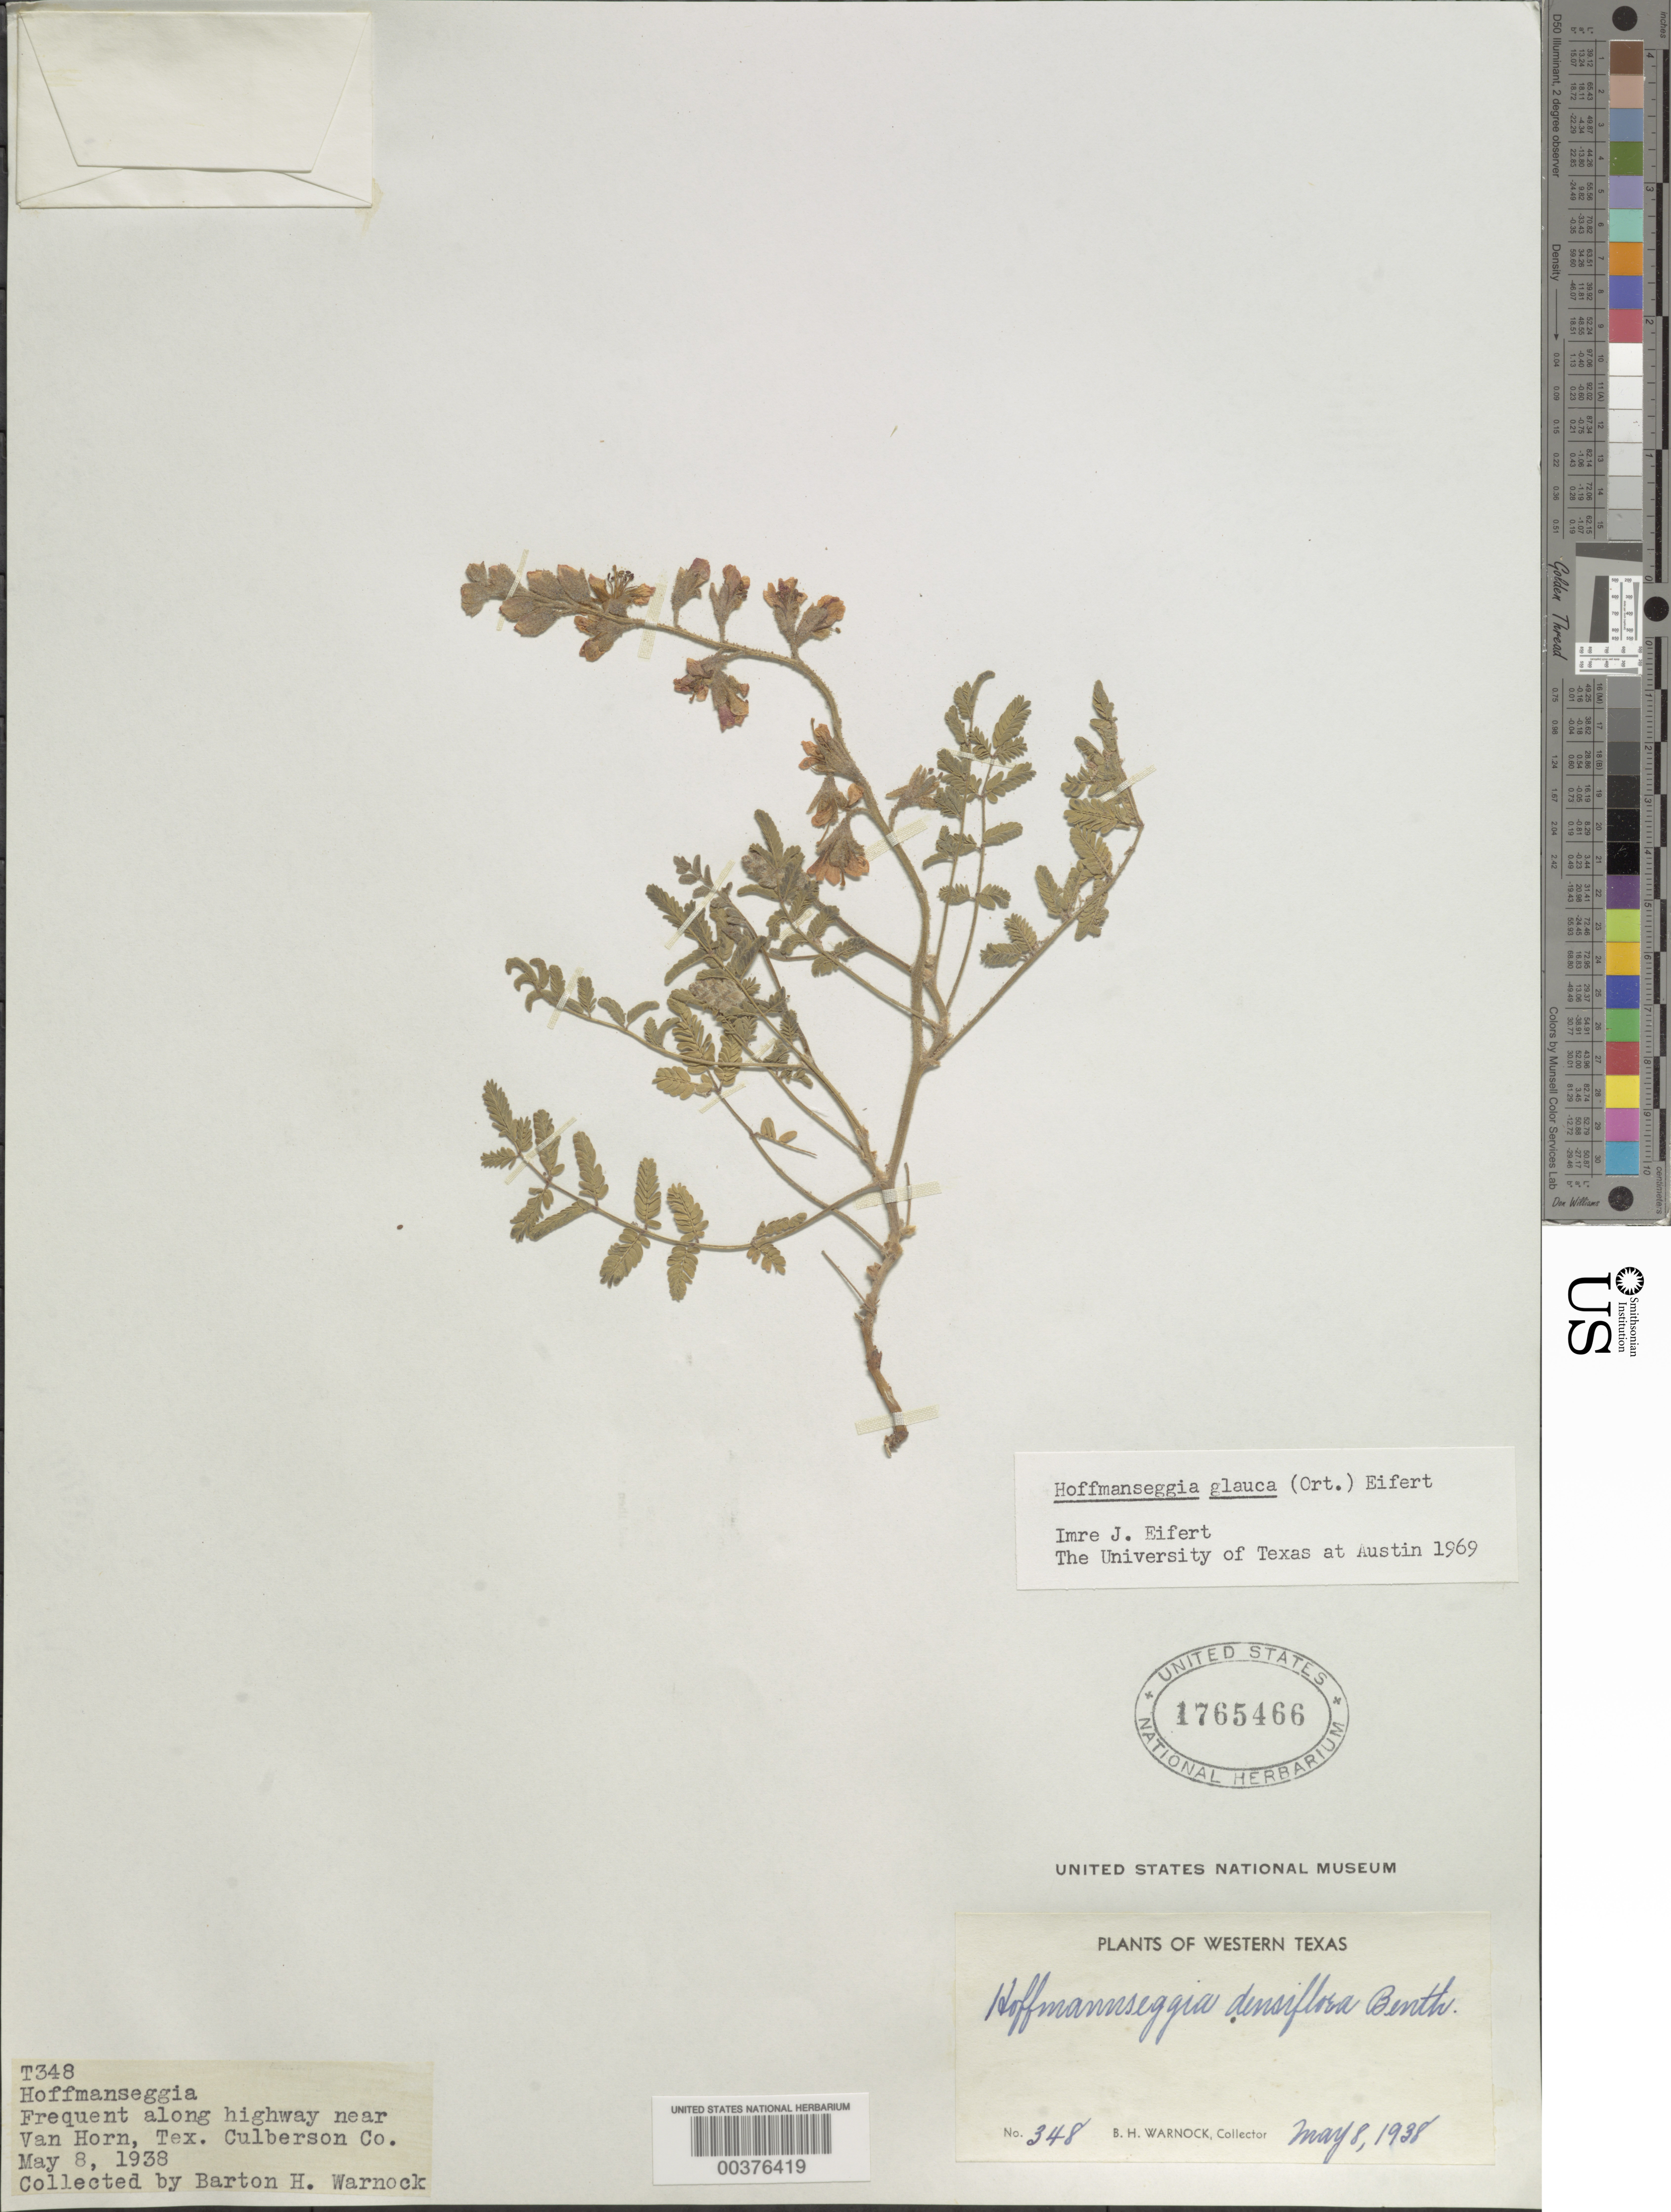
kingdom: Plantae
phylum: Tracheophyta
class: Magnoliopsida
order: Fabales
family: Fabaceae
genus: Hoffmannseggia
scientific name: Hoffmannseggia glauca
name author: (Ortega) Eifert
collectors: B. H. Warnock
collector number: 349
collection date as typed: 08 May 1938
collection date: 1938-05-08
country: United States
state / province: Texas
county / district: Culberson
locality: Along hwy near van horn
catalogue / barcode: US 1765466